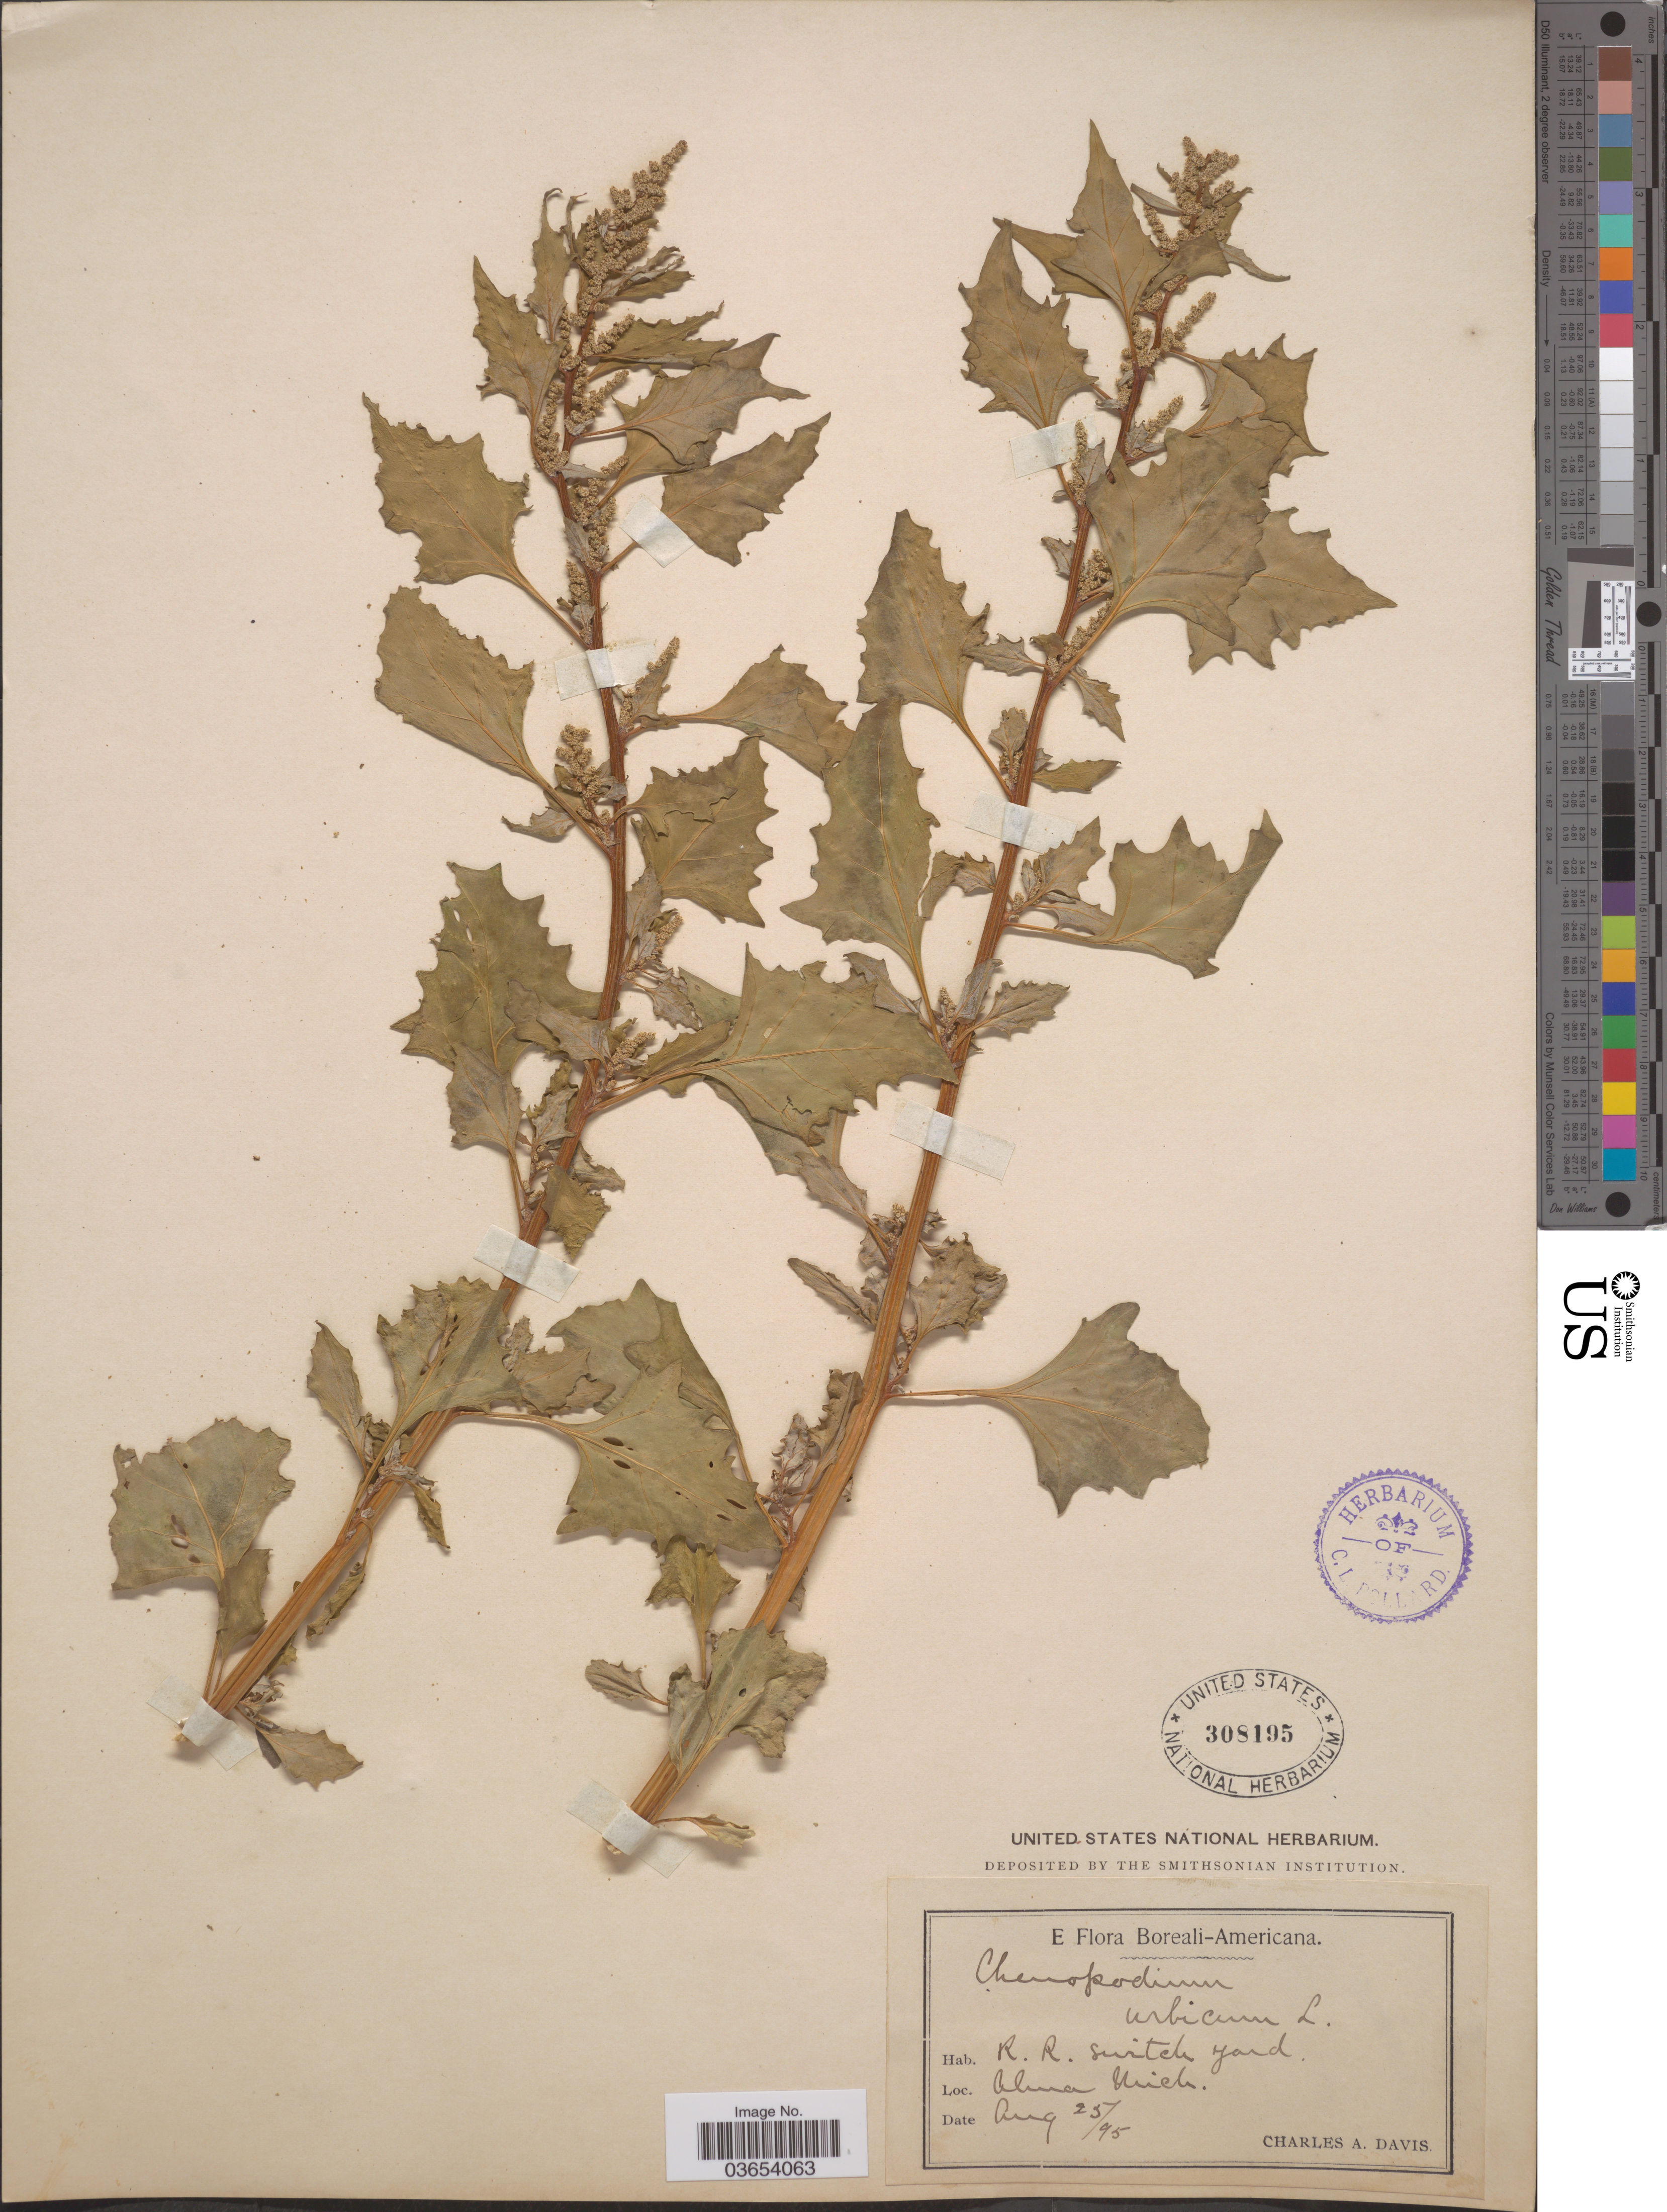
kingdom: Plantae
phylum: Tracheophyta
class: Magnoliopsida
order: Caryophyllales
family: Amaranthaceae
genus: Chenopodium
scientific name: Chenopodium urbicum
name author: L.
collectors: C. Davis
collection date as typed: Transcribed d/m/y: 25/8/95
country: United States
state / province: Michigan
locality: Boreali-Americana. R. R. Switch Yard. Alma.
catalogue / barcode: US 308195